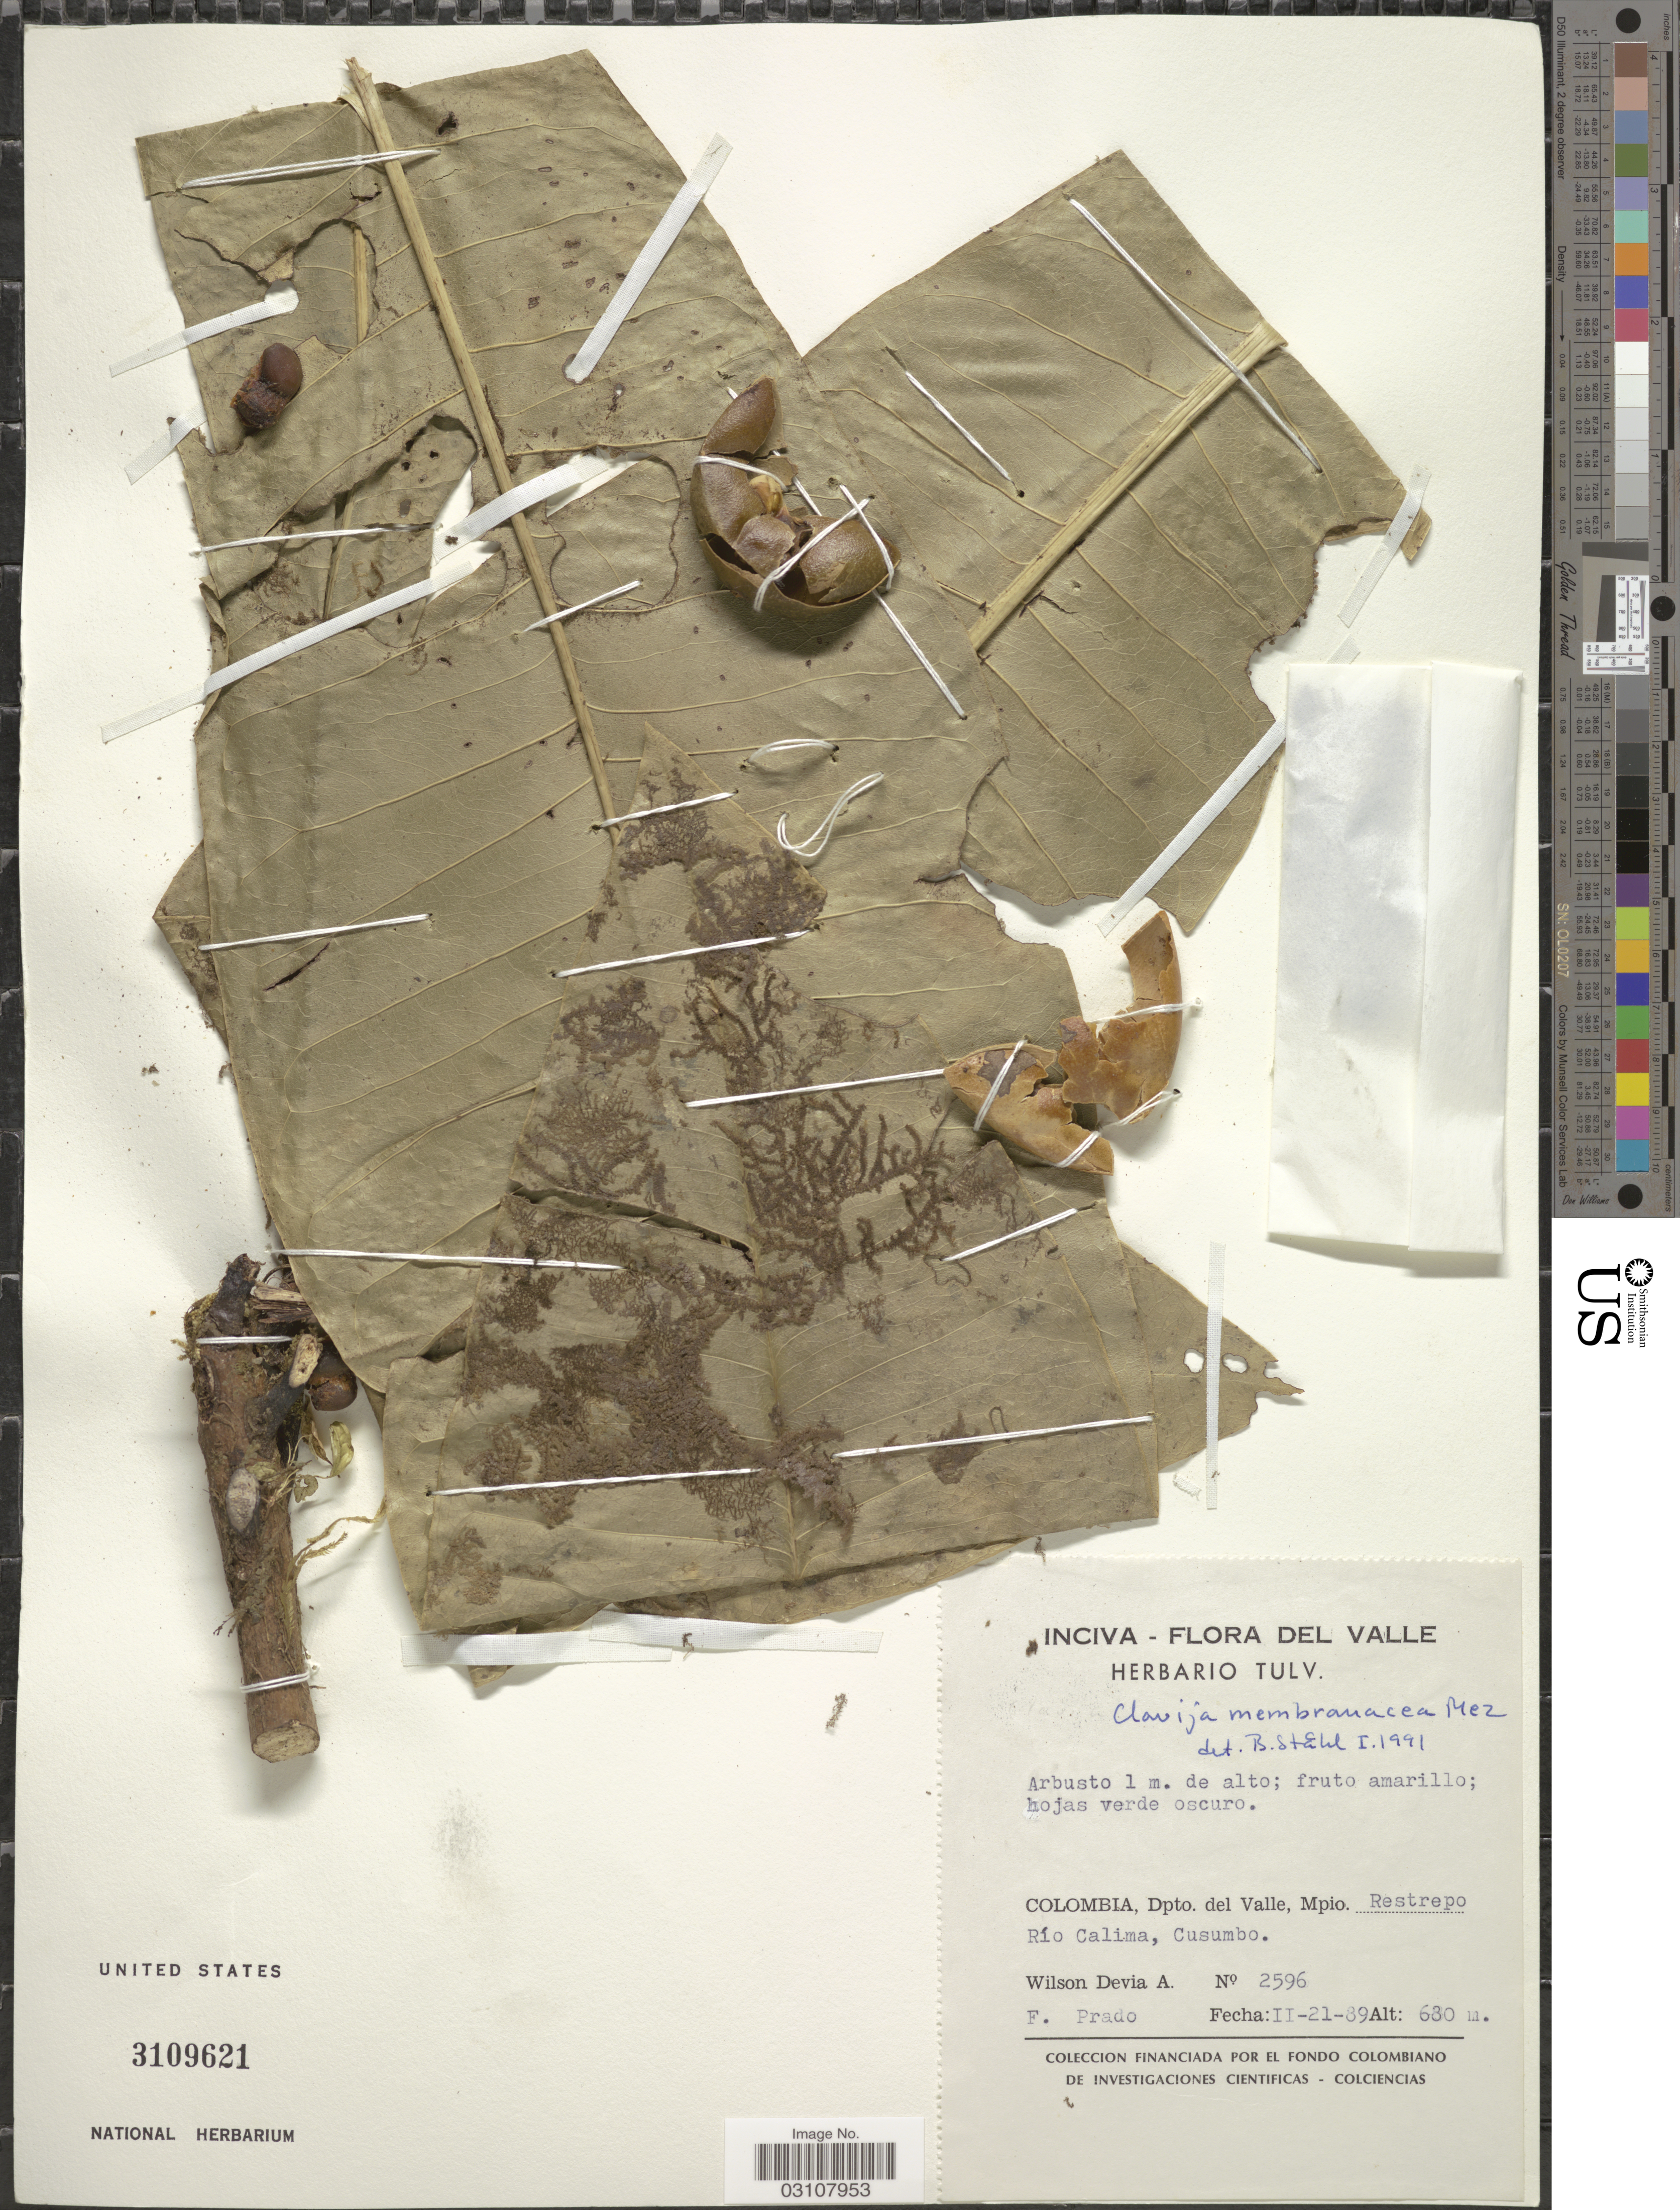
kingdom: Plantae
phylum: Tracheophyta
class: Magnoliopsida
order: Ericales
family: Primulaceae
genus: Clavija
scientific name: Clavija membranacea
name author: Mez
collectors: W. Devia A. & F. Prado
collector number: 2596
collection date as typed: Transcribed d/m/y: 21/2/89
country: Colombia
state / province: Valle del Cauca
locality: Dpto. del Valle, Mpio. Restrepo Río Calima, Cusumbo.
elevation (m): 680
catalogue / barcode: US 3109621